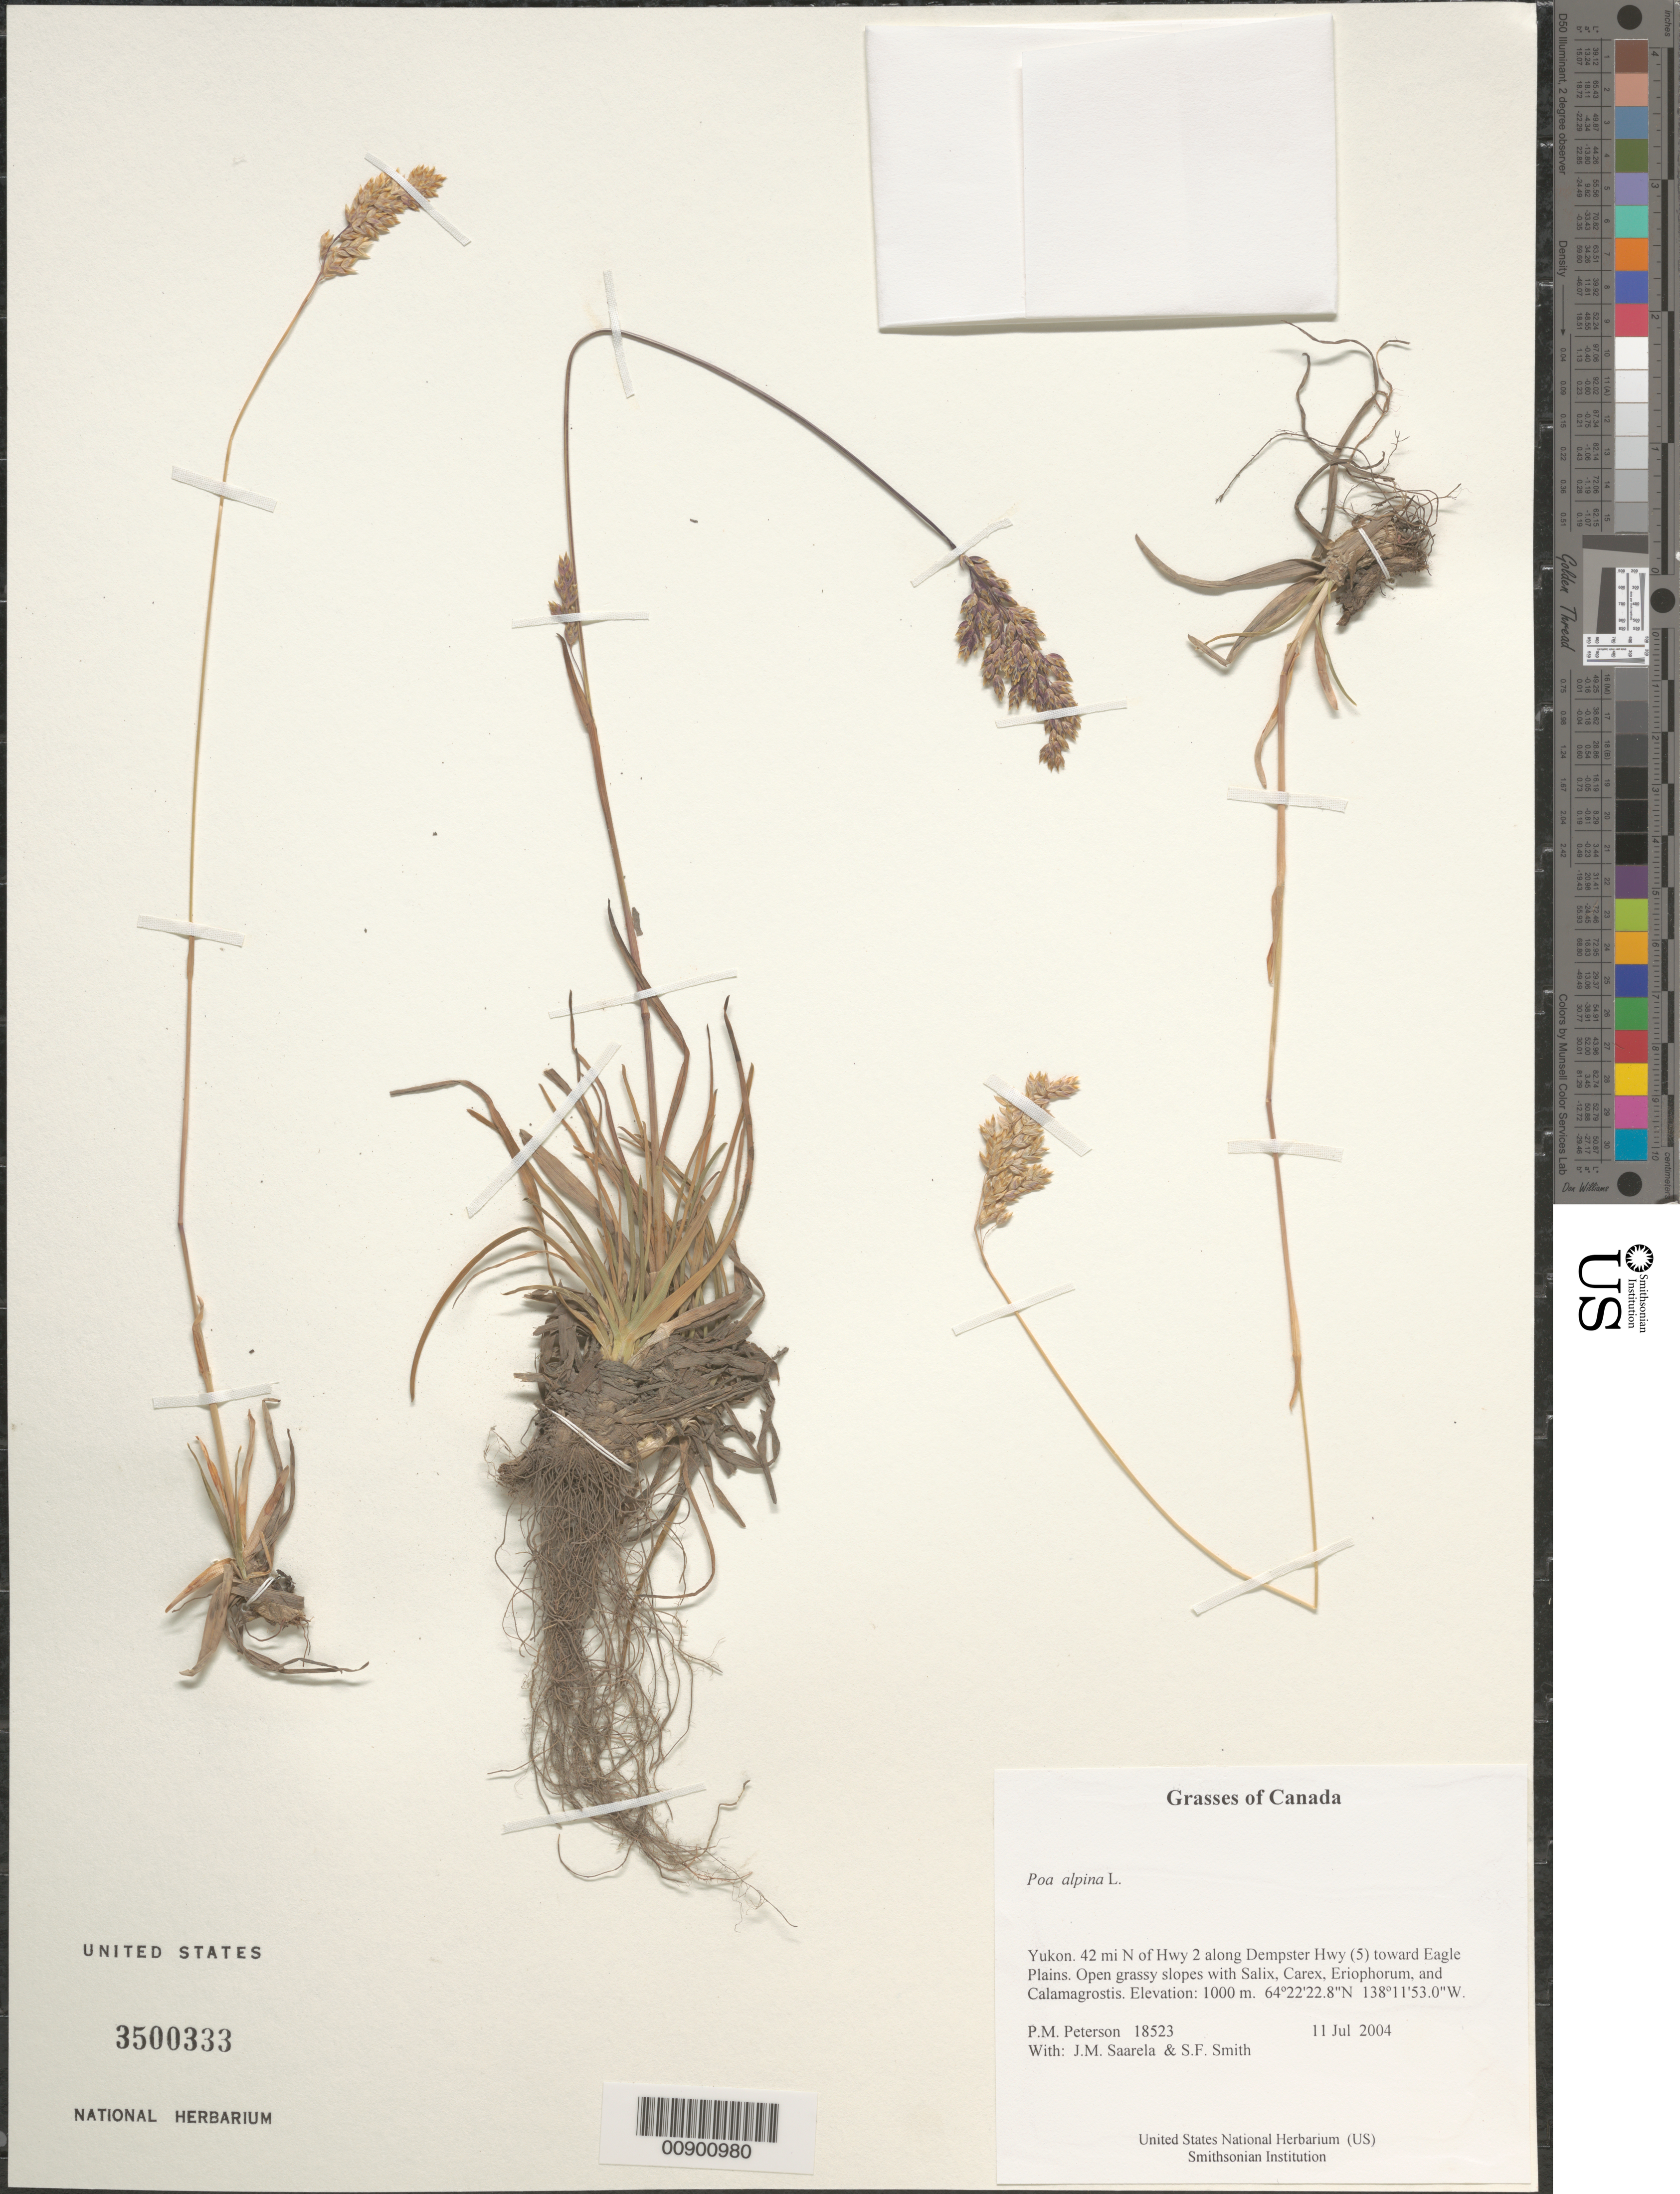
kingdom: Plantae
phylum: Tracheophyta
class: Liliopsida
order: Poales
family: Poaceae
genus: Poa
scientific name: Poa alpina subsp. alpina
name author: L.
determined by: Soreng, Robert J., Research Associate (BOT), Smithsonian Institution - National Museum of Natural History (UNITED STATES)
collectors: P. M. Peterson, J. Saarela & S.F. Smith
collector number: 18523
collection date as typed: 11 Jul 2004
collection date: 2004-07-11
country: Canada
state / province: Yukon Territory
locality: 42 mi N of Hwy 2 along Dempster Hwy (5) toward Eagle Plains. Open grassy slopes with Salix, Carex, Eriophorum, and Calamagrostis.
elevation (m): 1000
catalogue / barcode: US 3500333